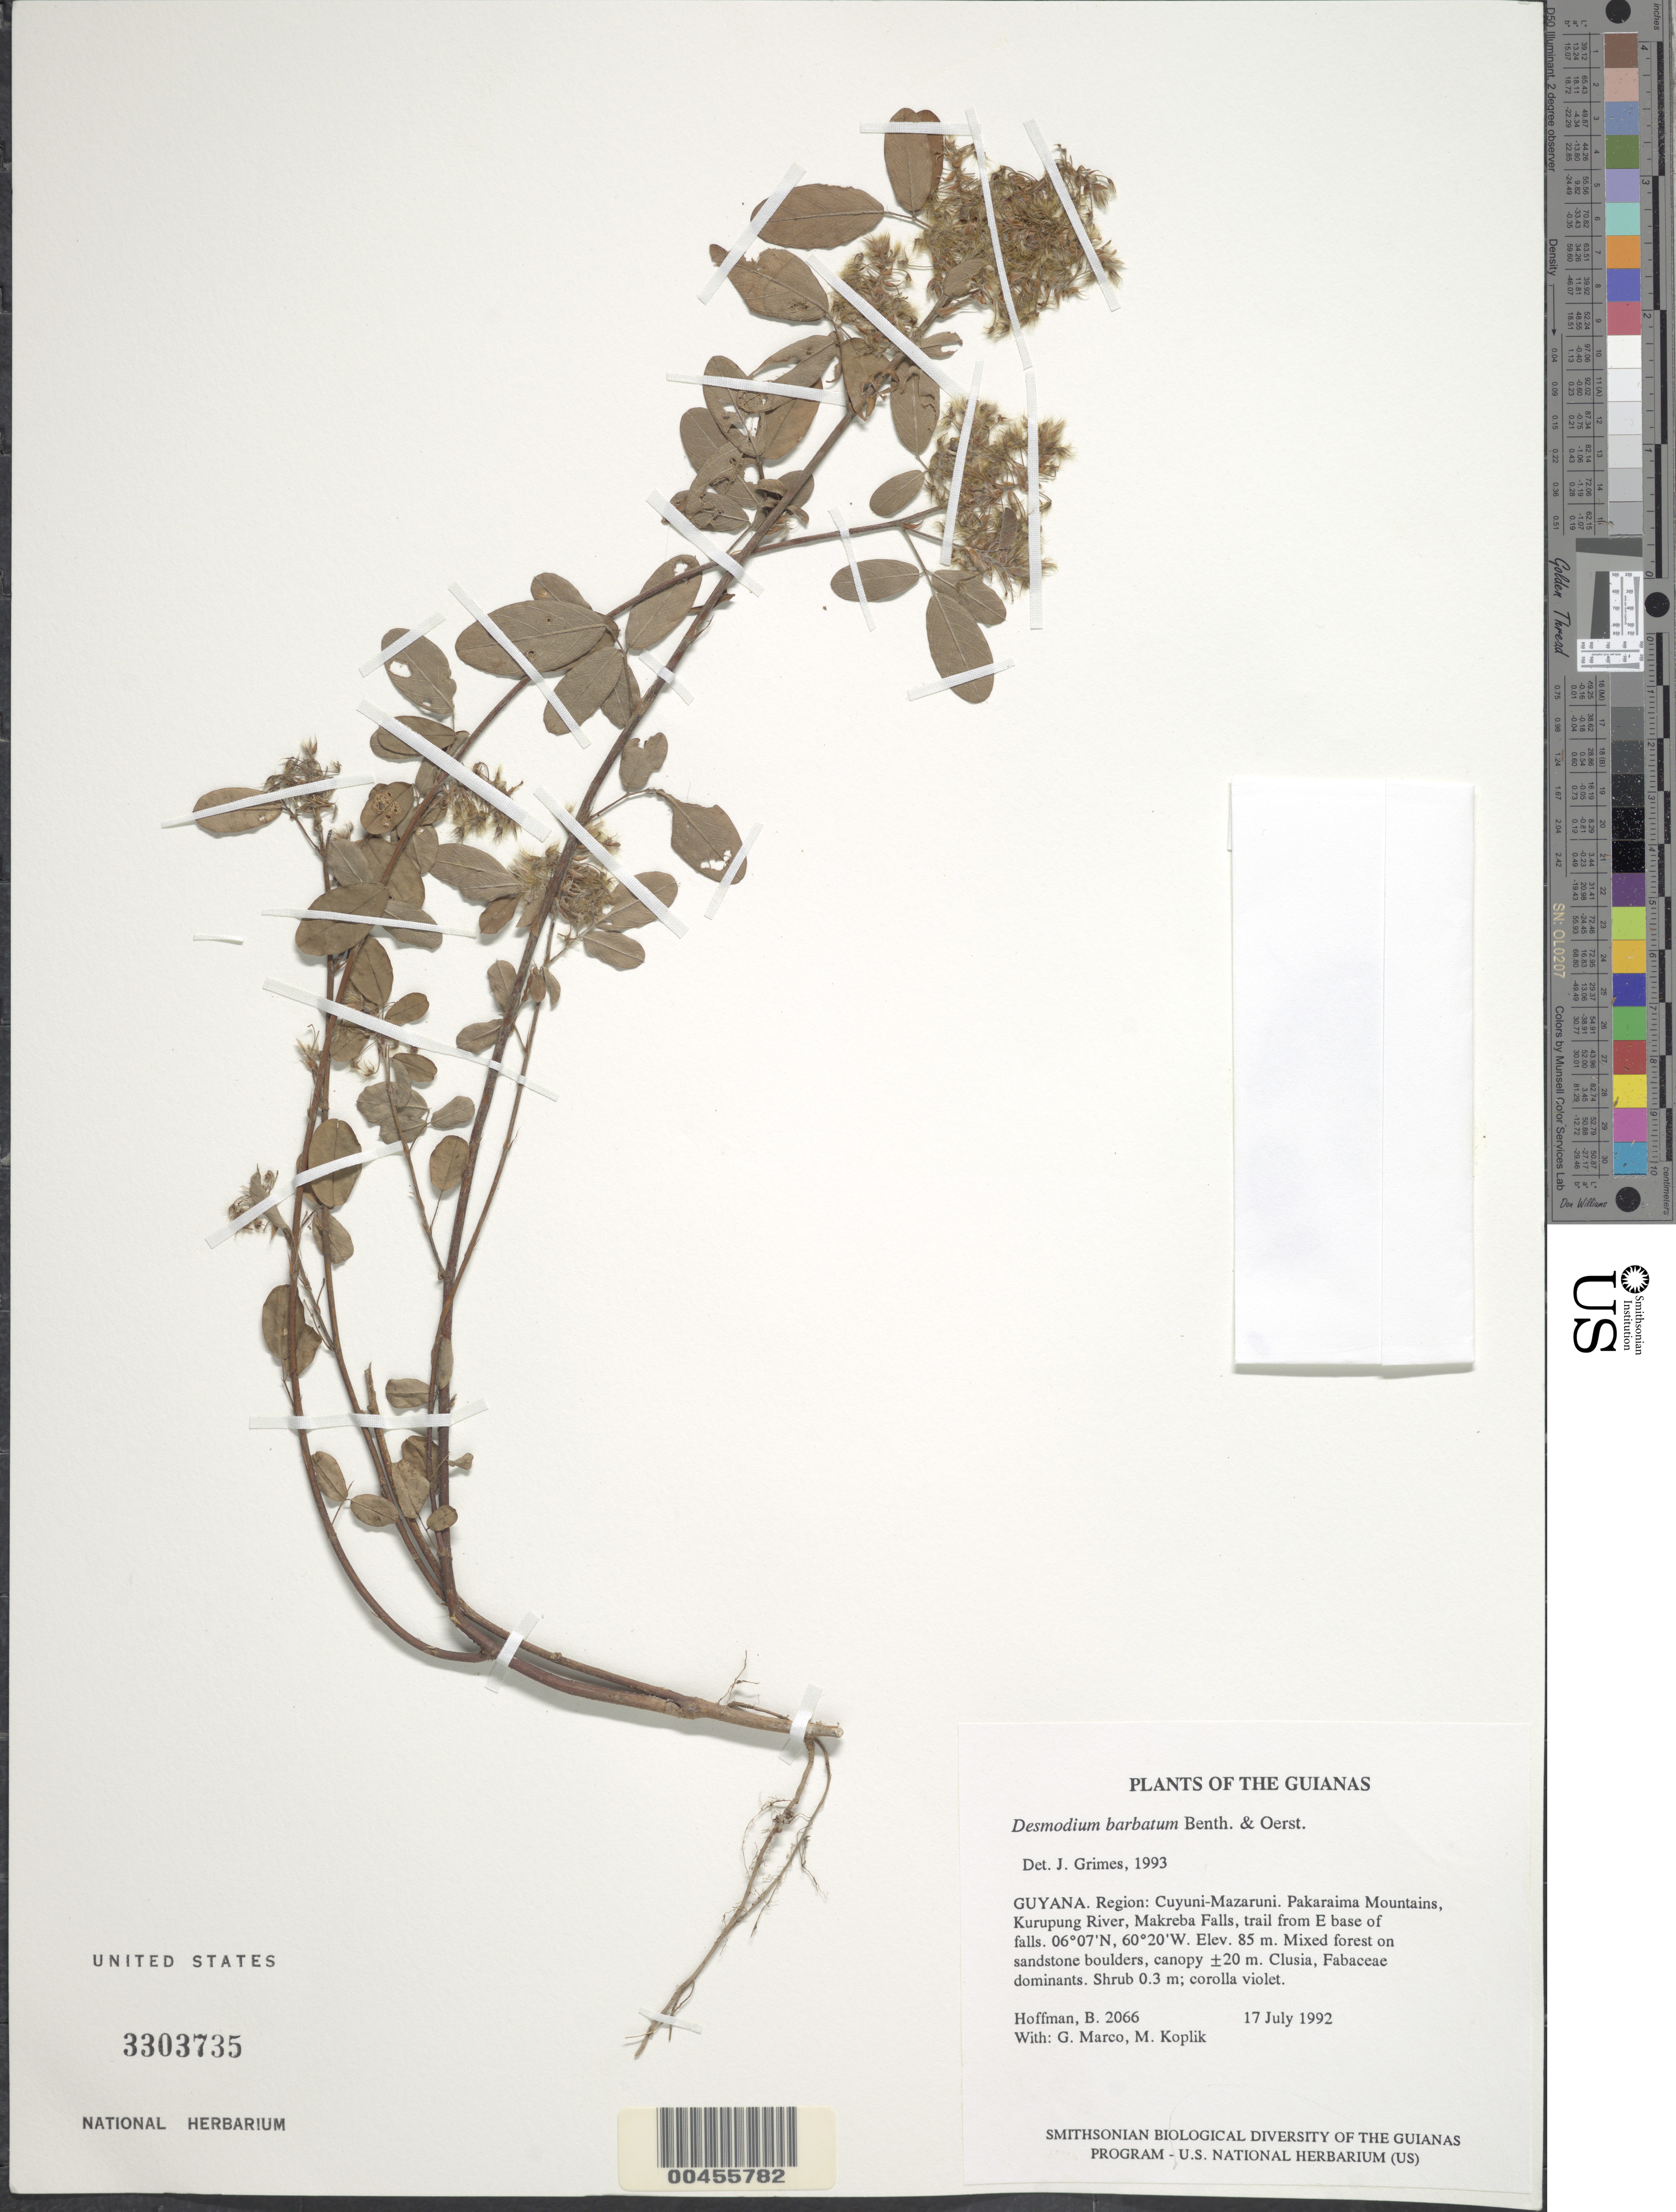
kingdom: Plantae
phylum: Tracheophyta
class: Magnoliopsida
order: Fabales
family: Fabaceae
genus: Grona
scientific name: Grona barbata var. barbata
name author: (L.) H. Ohashi & K. Ohashi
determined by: Strong, Mark T., (BOT), Smithsonian Institution - National Museum of Natural History (UNITED STATES)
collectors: B. Hoffman, G. Marco & M. Koplik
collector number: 2066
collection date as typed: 17 July 1992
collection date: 1992-07-17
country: Guyana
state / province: Cuyuni-Mazaruni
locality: Pakaraima Mountains, Kurupung River, Makreba Falls, trail from E base of falls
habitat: Mixed forest on sandstone boulders, canopy ±20 m. Clusia, Fabaceae dominants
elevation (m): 85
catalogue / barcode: US 3303735